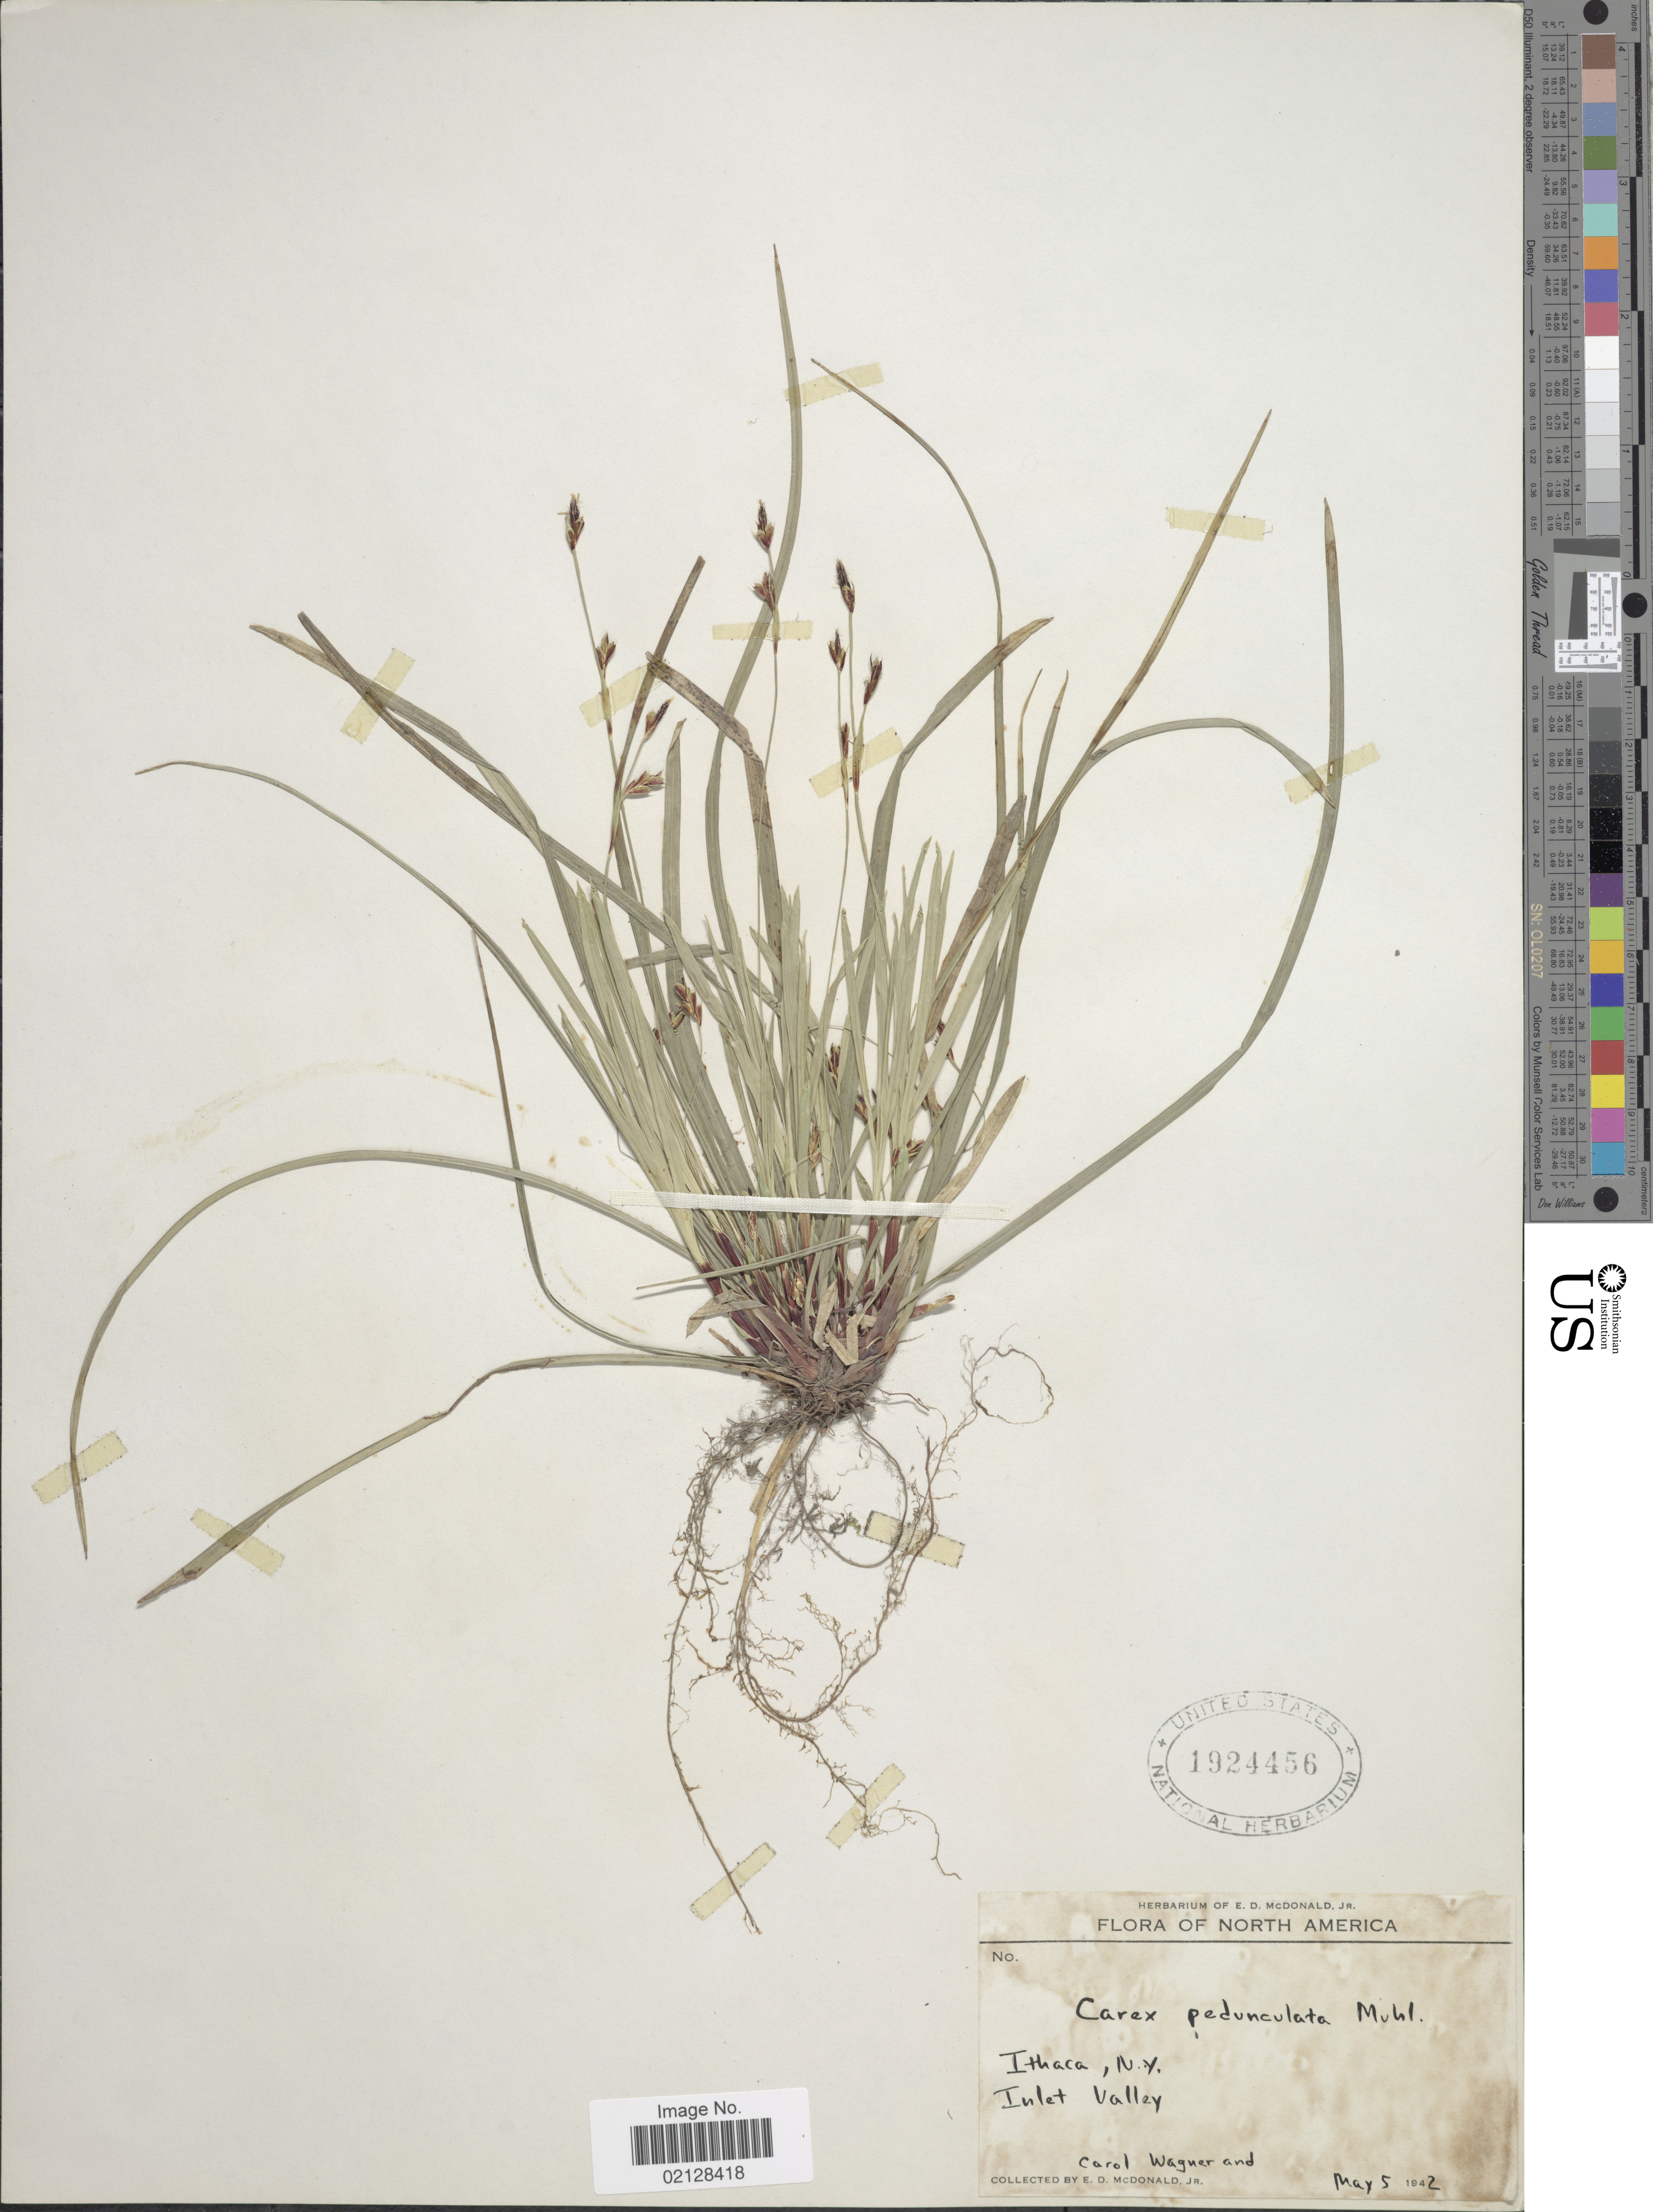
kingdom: Plantae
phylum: Tracheophyta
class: Liliopsida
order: Poales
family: Cyperaceae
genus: Carex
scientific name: Carex pedunculata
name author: Muhl. ex Willd.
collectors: C. Wagner & E. D. McDonald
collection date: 1942-05-05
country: United States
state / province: New York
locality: Ithaca, Inlet Valley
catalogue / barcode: US 1924456